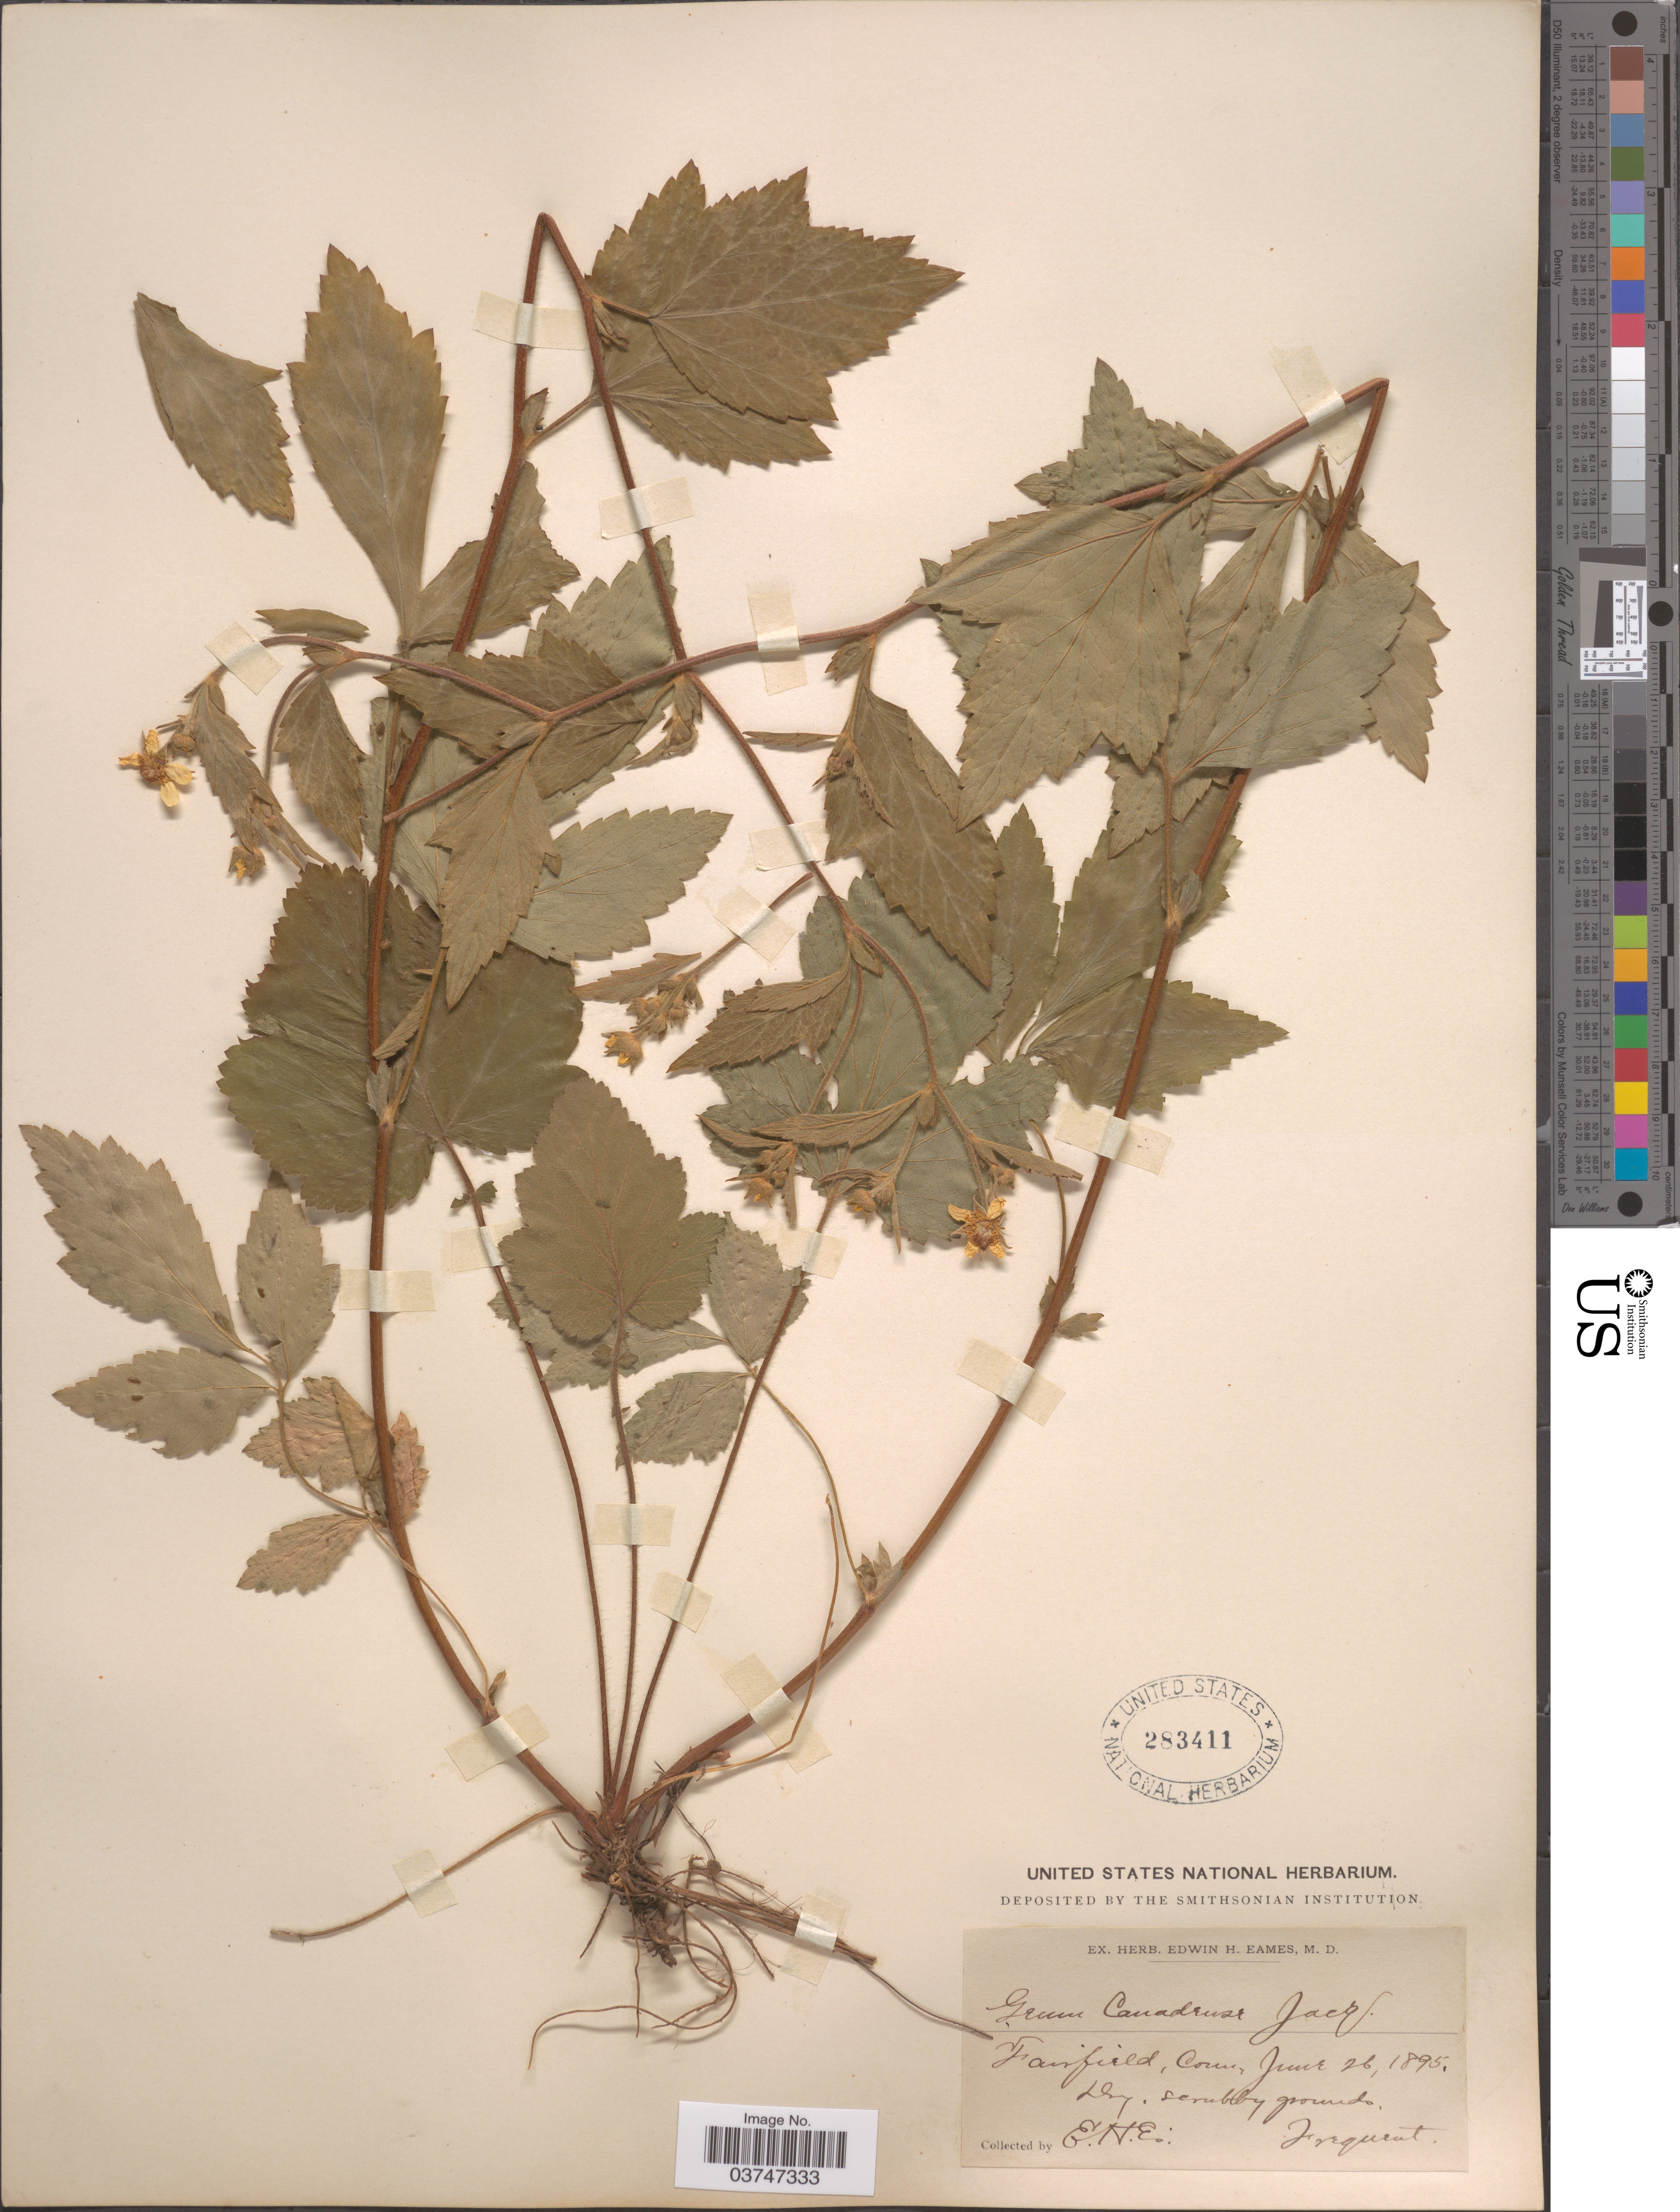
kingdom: Plantae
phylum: Tracheophyta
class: Magnoliopsida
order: Rosales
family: Rosaceae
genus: Geum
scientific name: Geum canadense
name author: Jacq.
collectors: E. H. Eames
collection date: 1895-06-26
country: United States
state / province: Connecticut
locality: Fairfield.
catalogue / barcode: US 283411